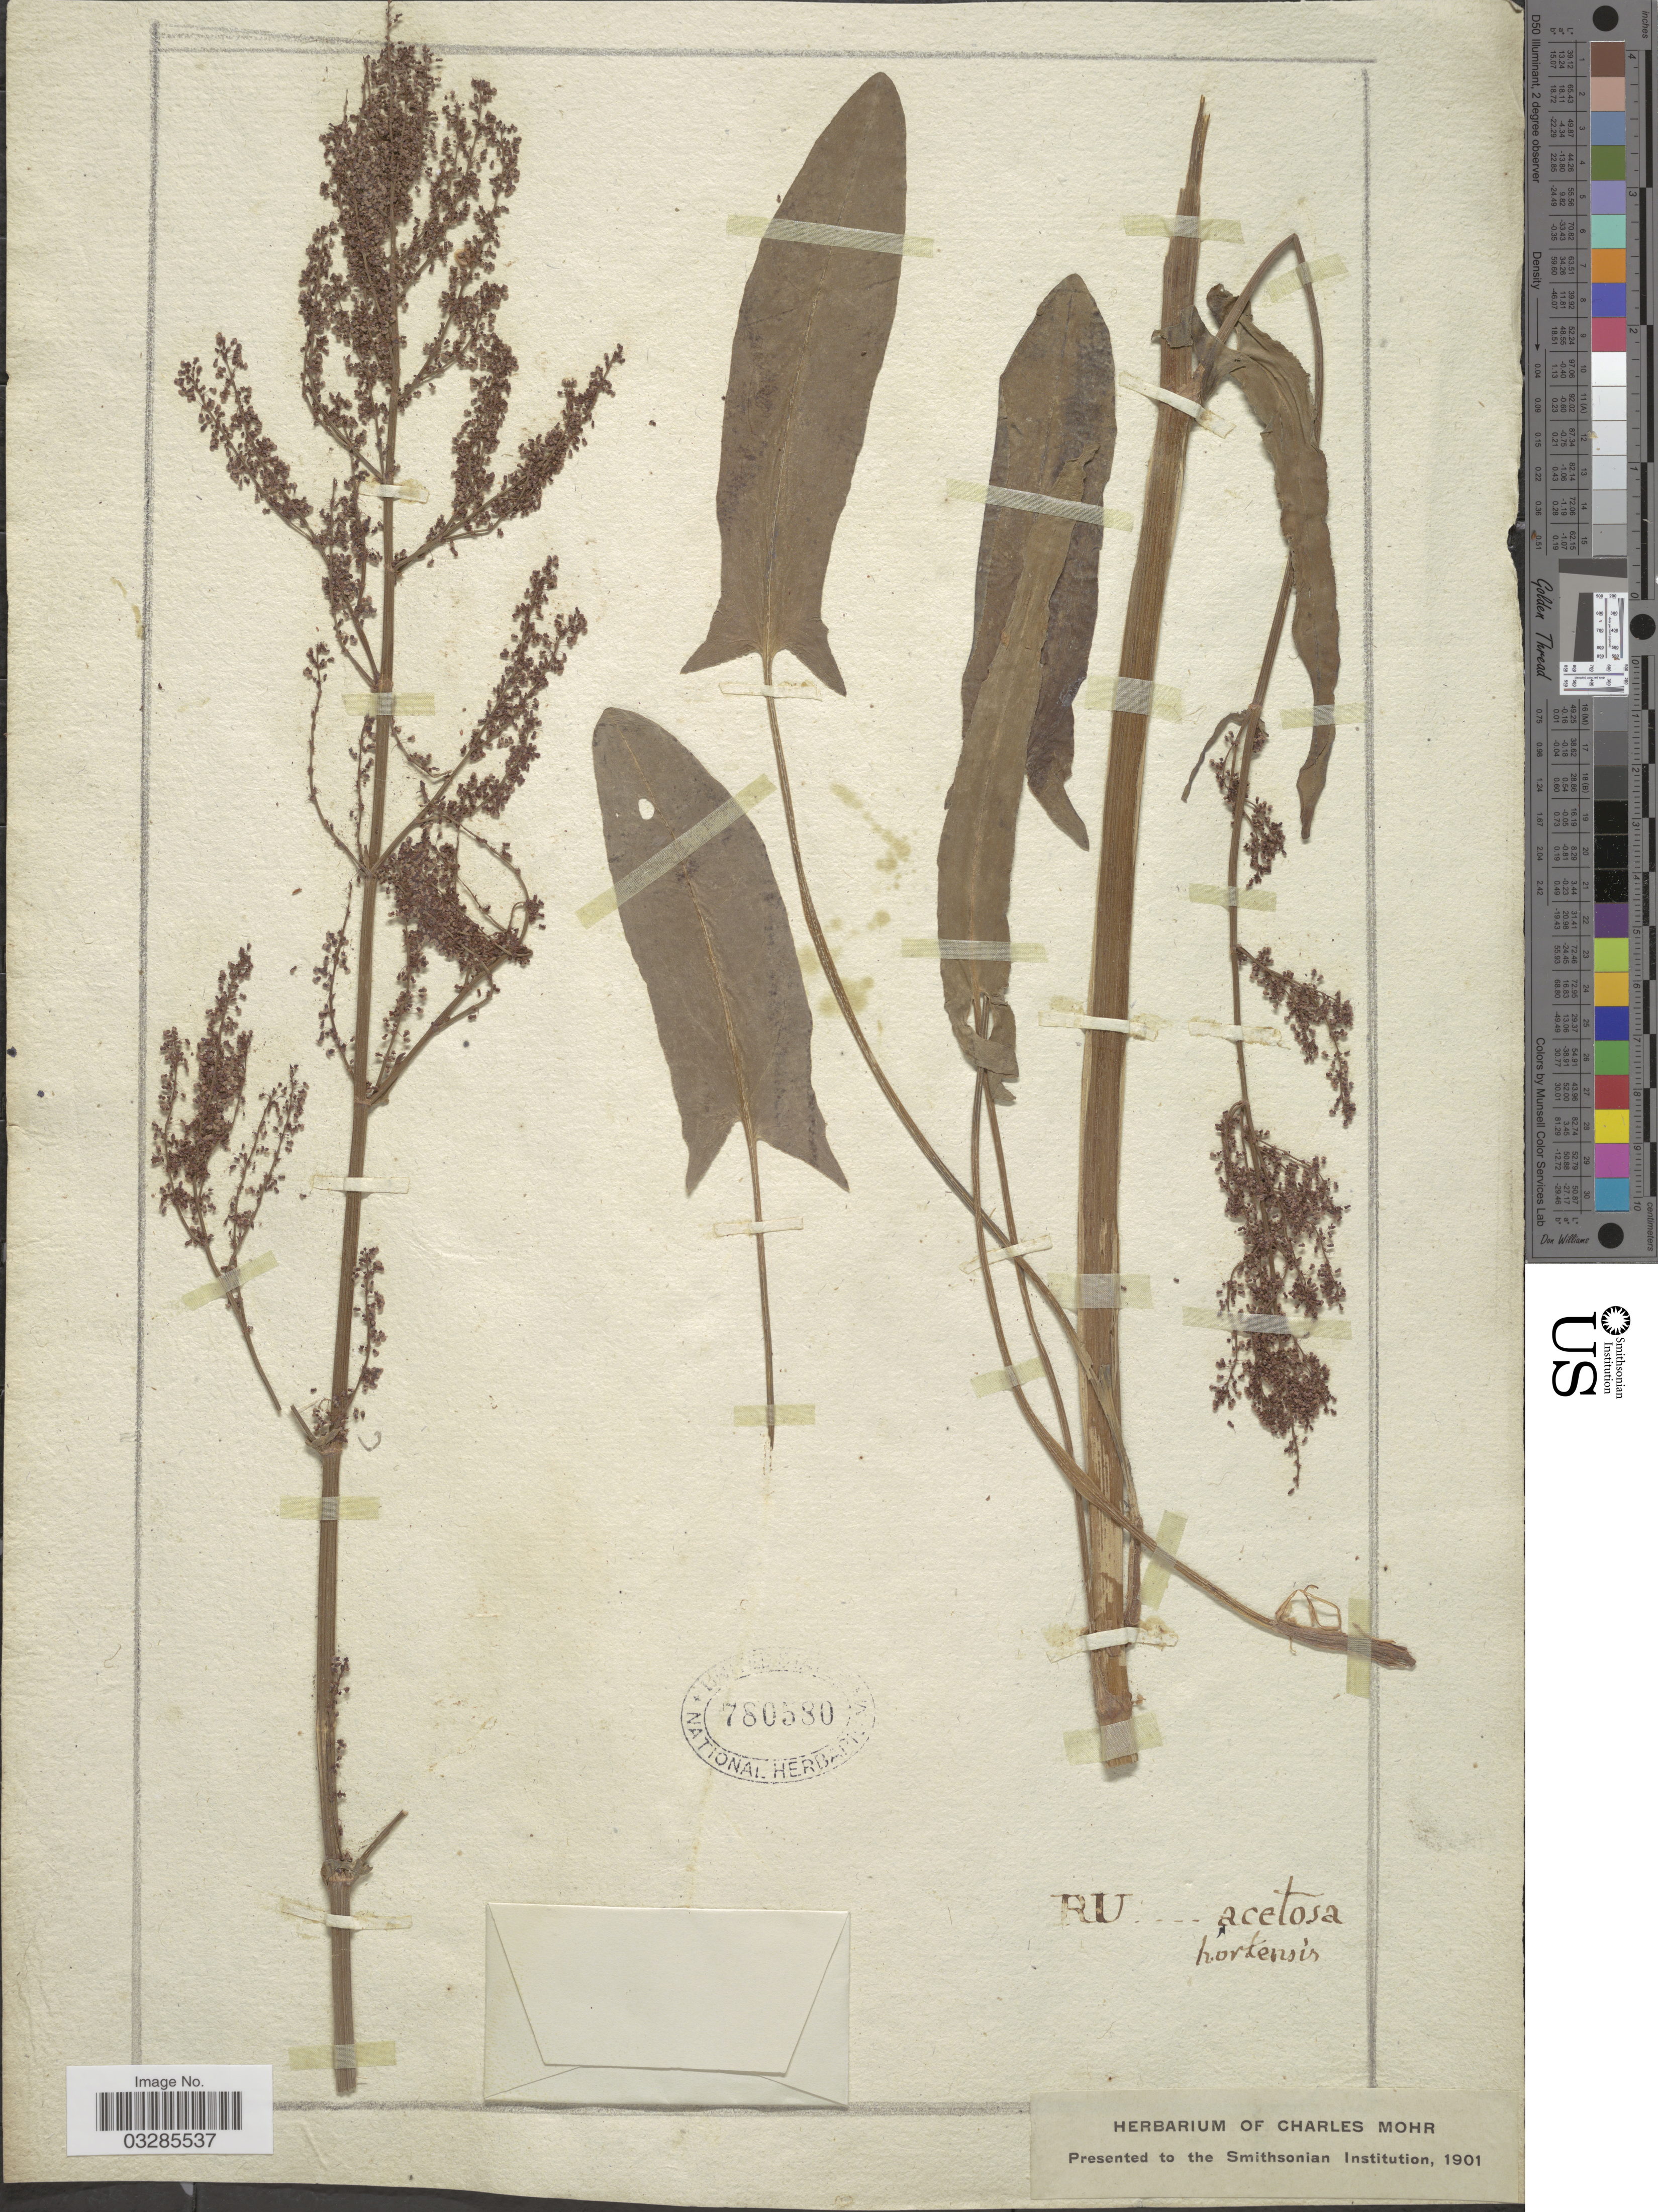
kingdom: Plantae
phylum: Tracheophyta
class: Magnoliopsida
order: Caryophyllales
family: Polygonaceae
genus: Rumex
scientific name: Rumex acetosa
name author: L.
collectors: ex herb. Charles Mohr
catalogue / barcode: US 780580